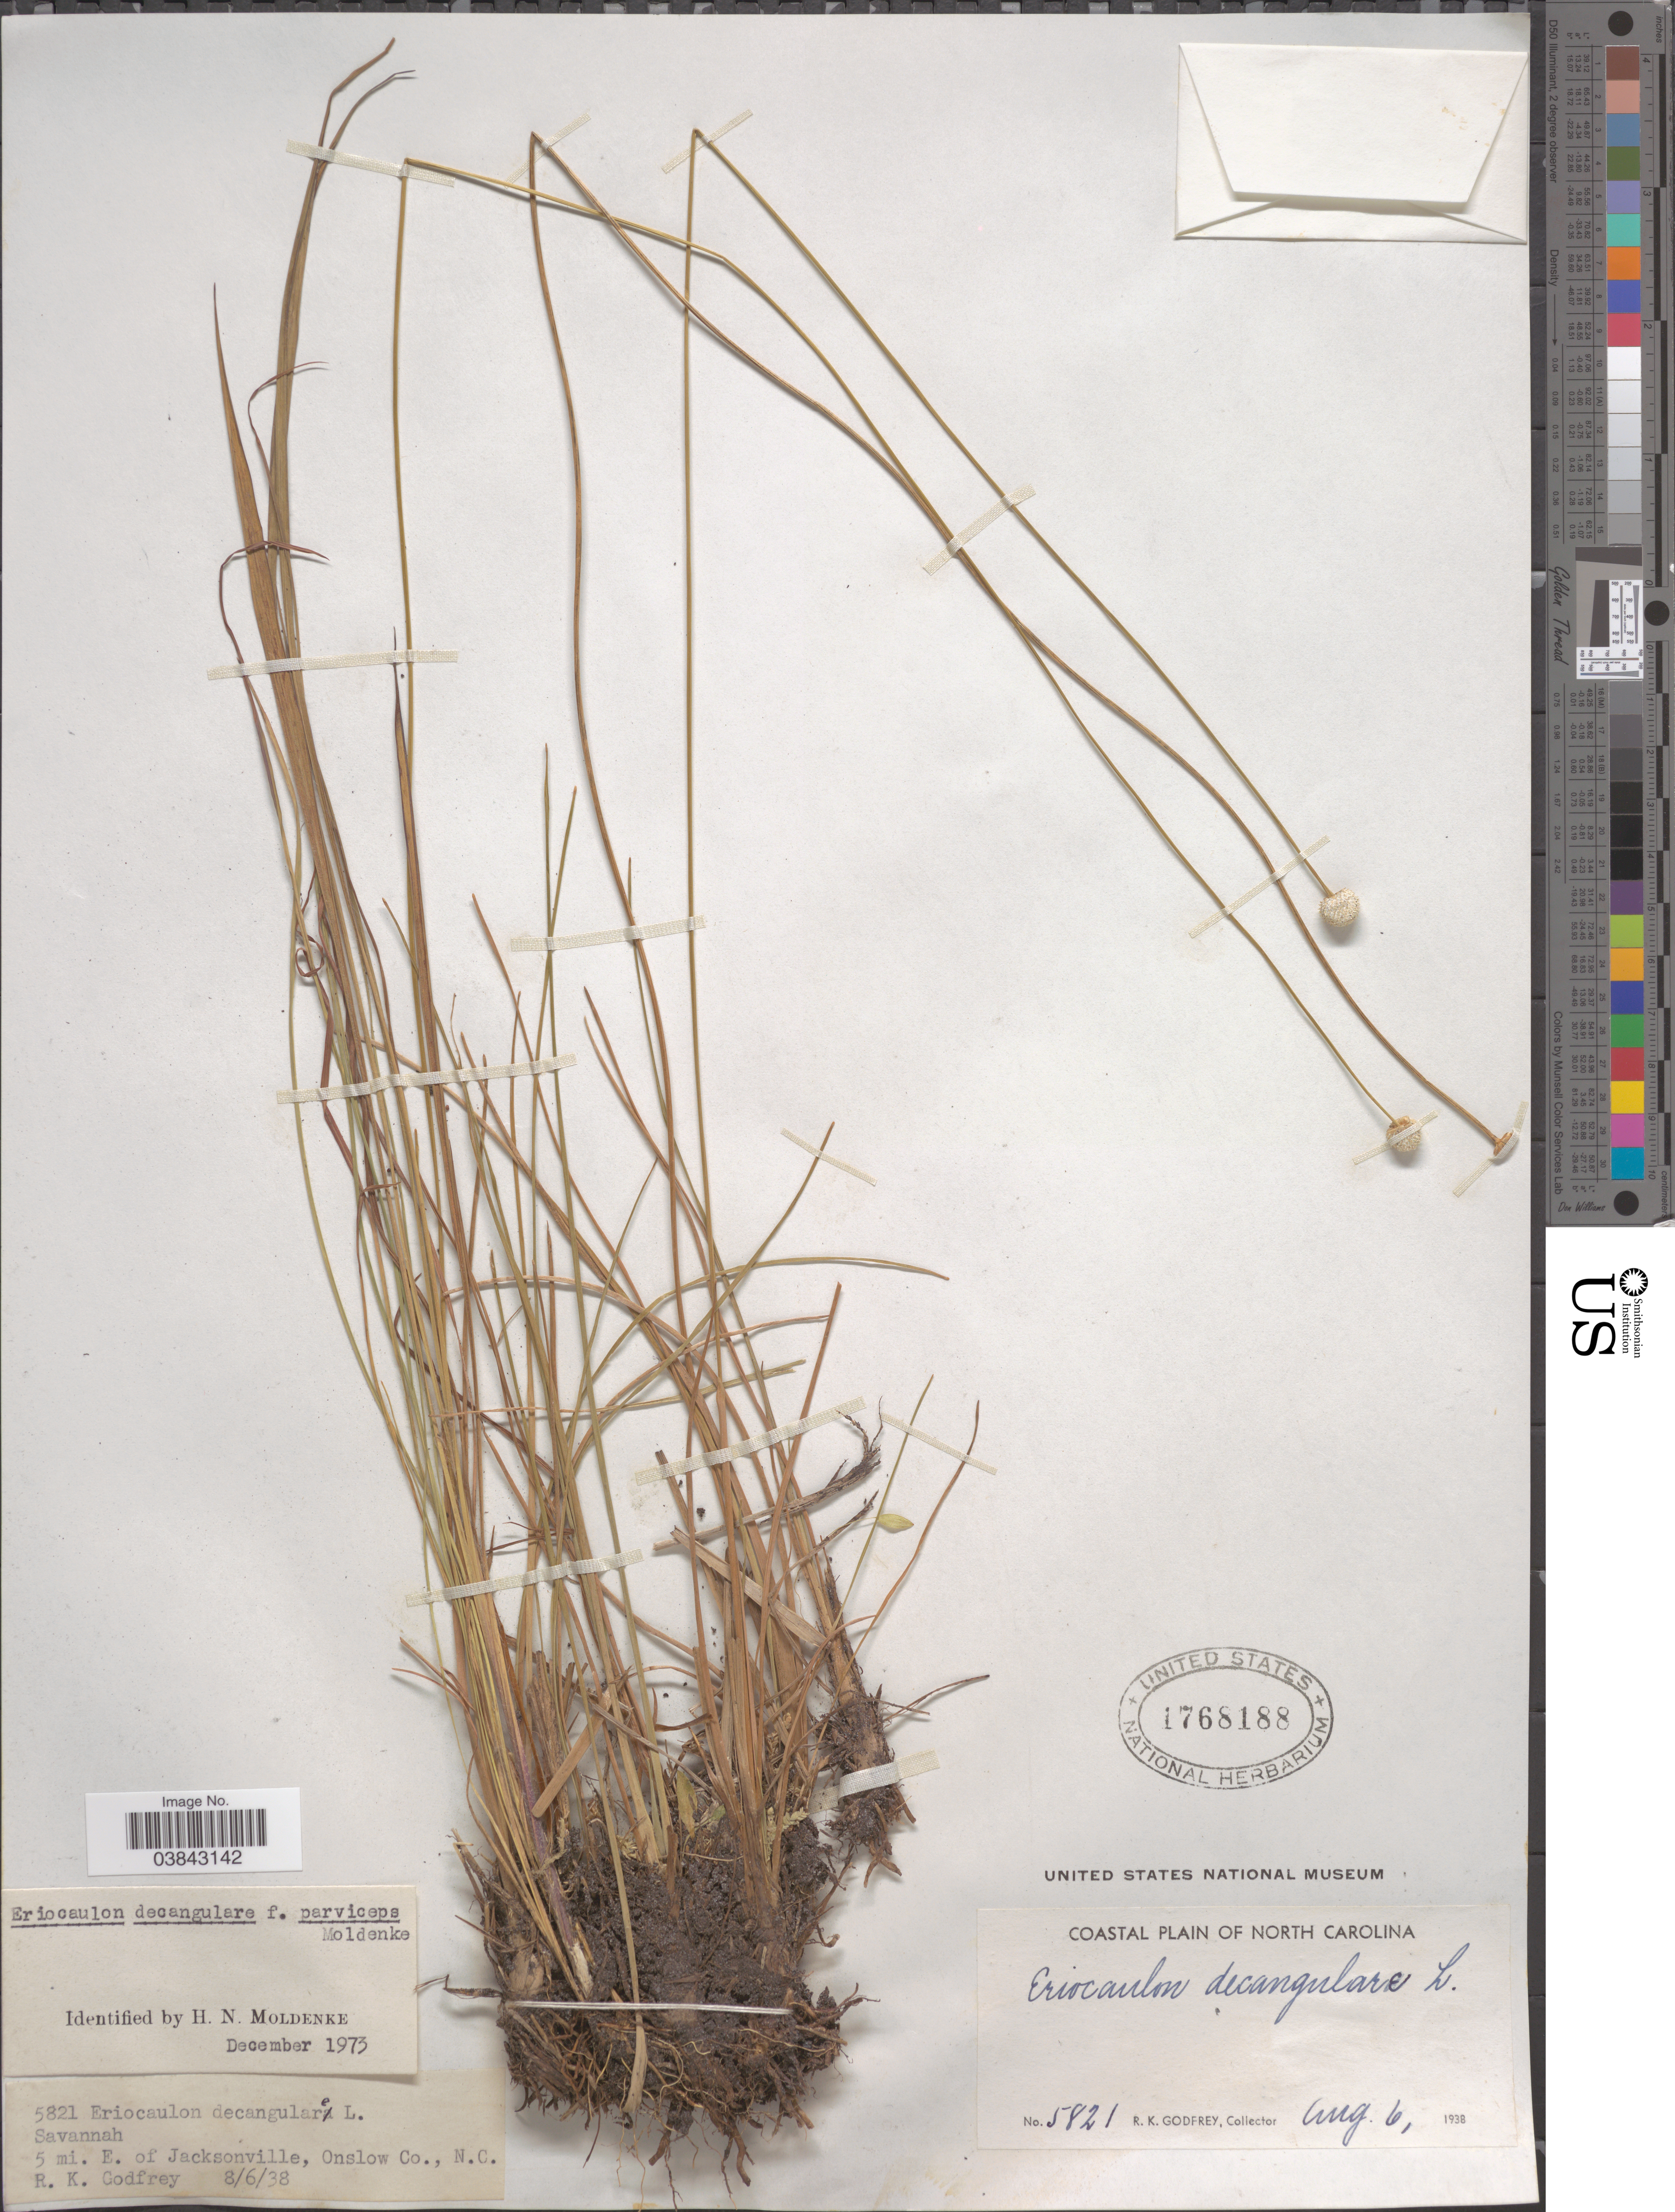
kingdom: Plantae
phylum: Tracheophyta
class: Liliopsida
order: Poales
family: Eriocaulaceae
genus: Eriocaulon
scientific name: Eriocaulon decangulare f. parviceps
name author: Moldenke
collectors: R. K. Godfrey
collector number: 5821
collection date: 1938-08-06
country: United States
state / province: North Carolina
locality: Coastal Plain of North Carolina. 5 mi. E. of Jacksonville, Onslow Co.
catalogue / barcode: US 1768188